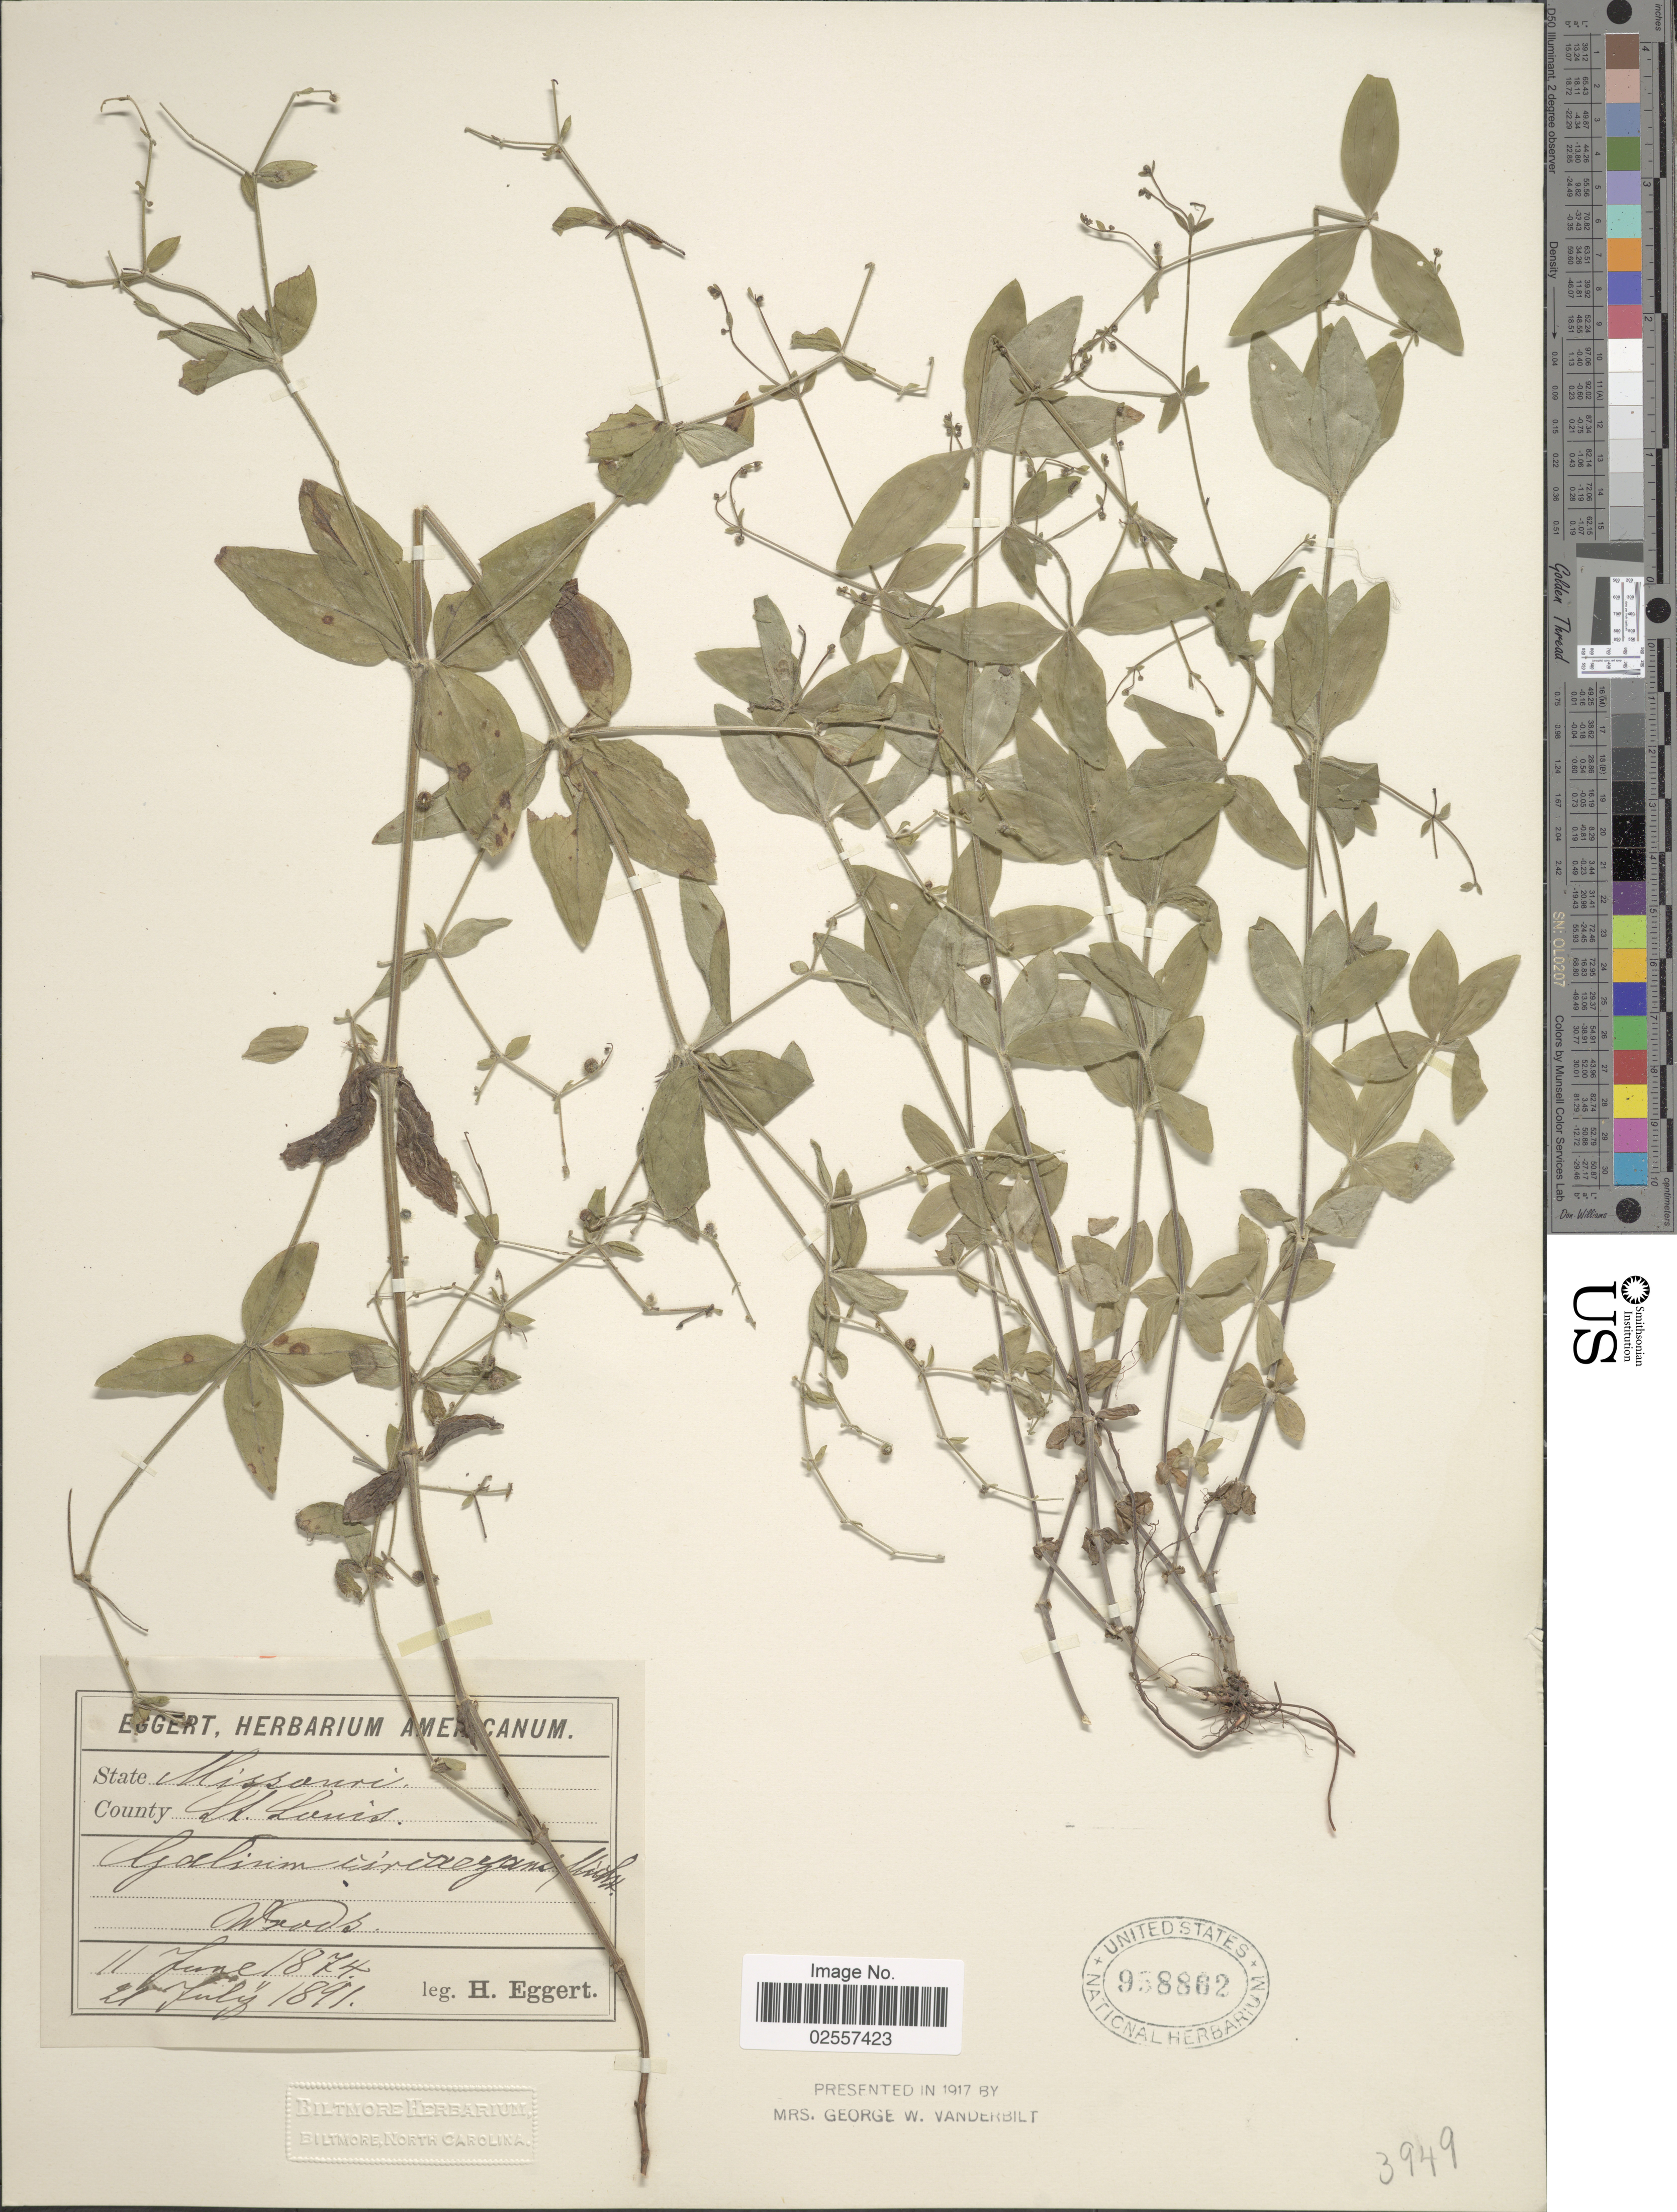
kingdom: Plantae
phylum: Tracheophyta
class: Magnoliopsida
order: Gentianales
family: Rubiaceae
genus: Galium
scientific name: Galium circaezans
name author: Michx.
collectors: H. Eggert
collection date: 1874-06-11/1891-07-21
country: United States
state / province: Missouri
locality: County St. Louis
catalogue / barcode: US 958862